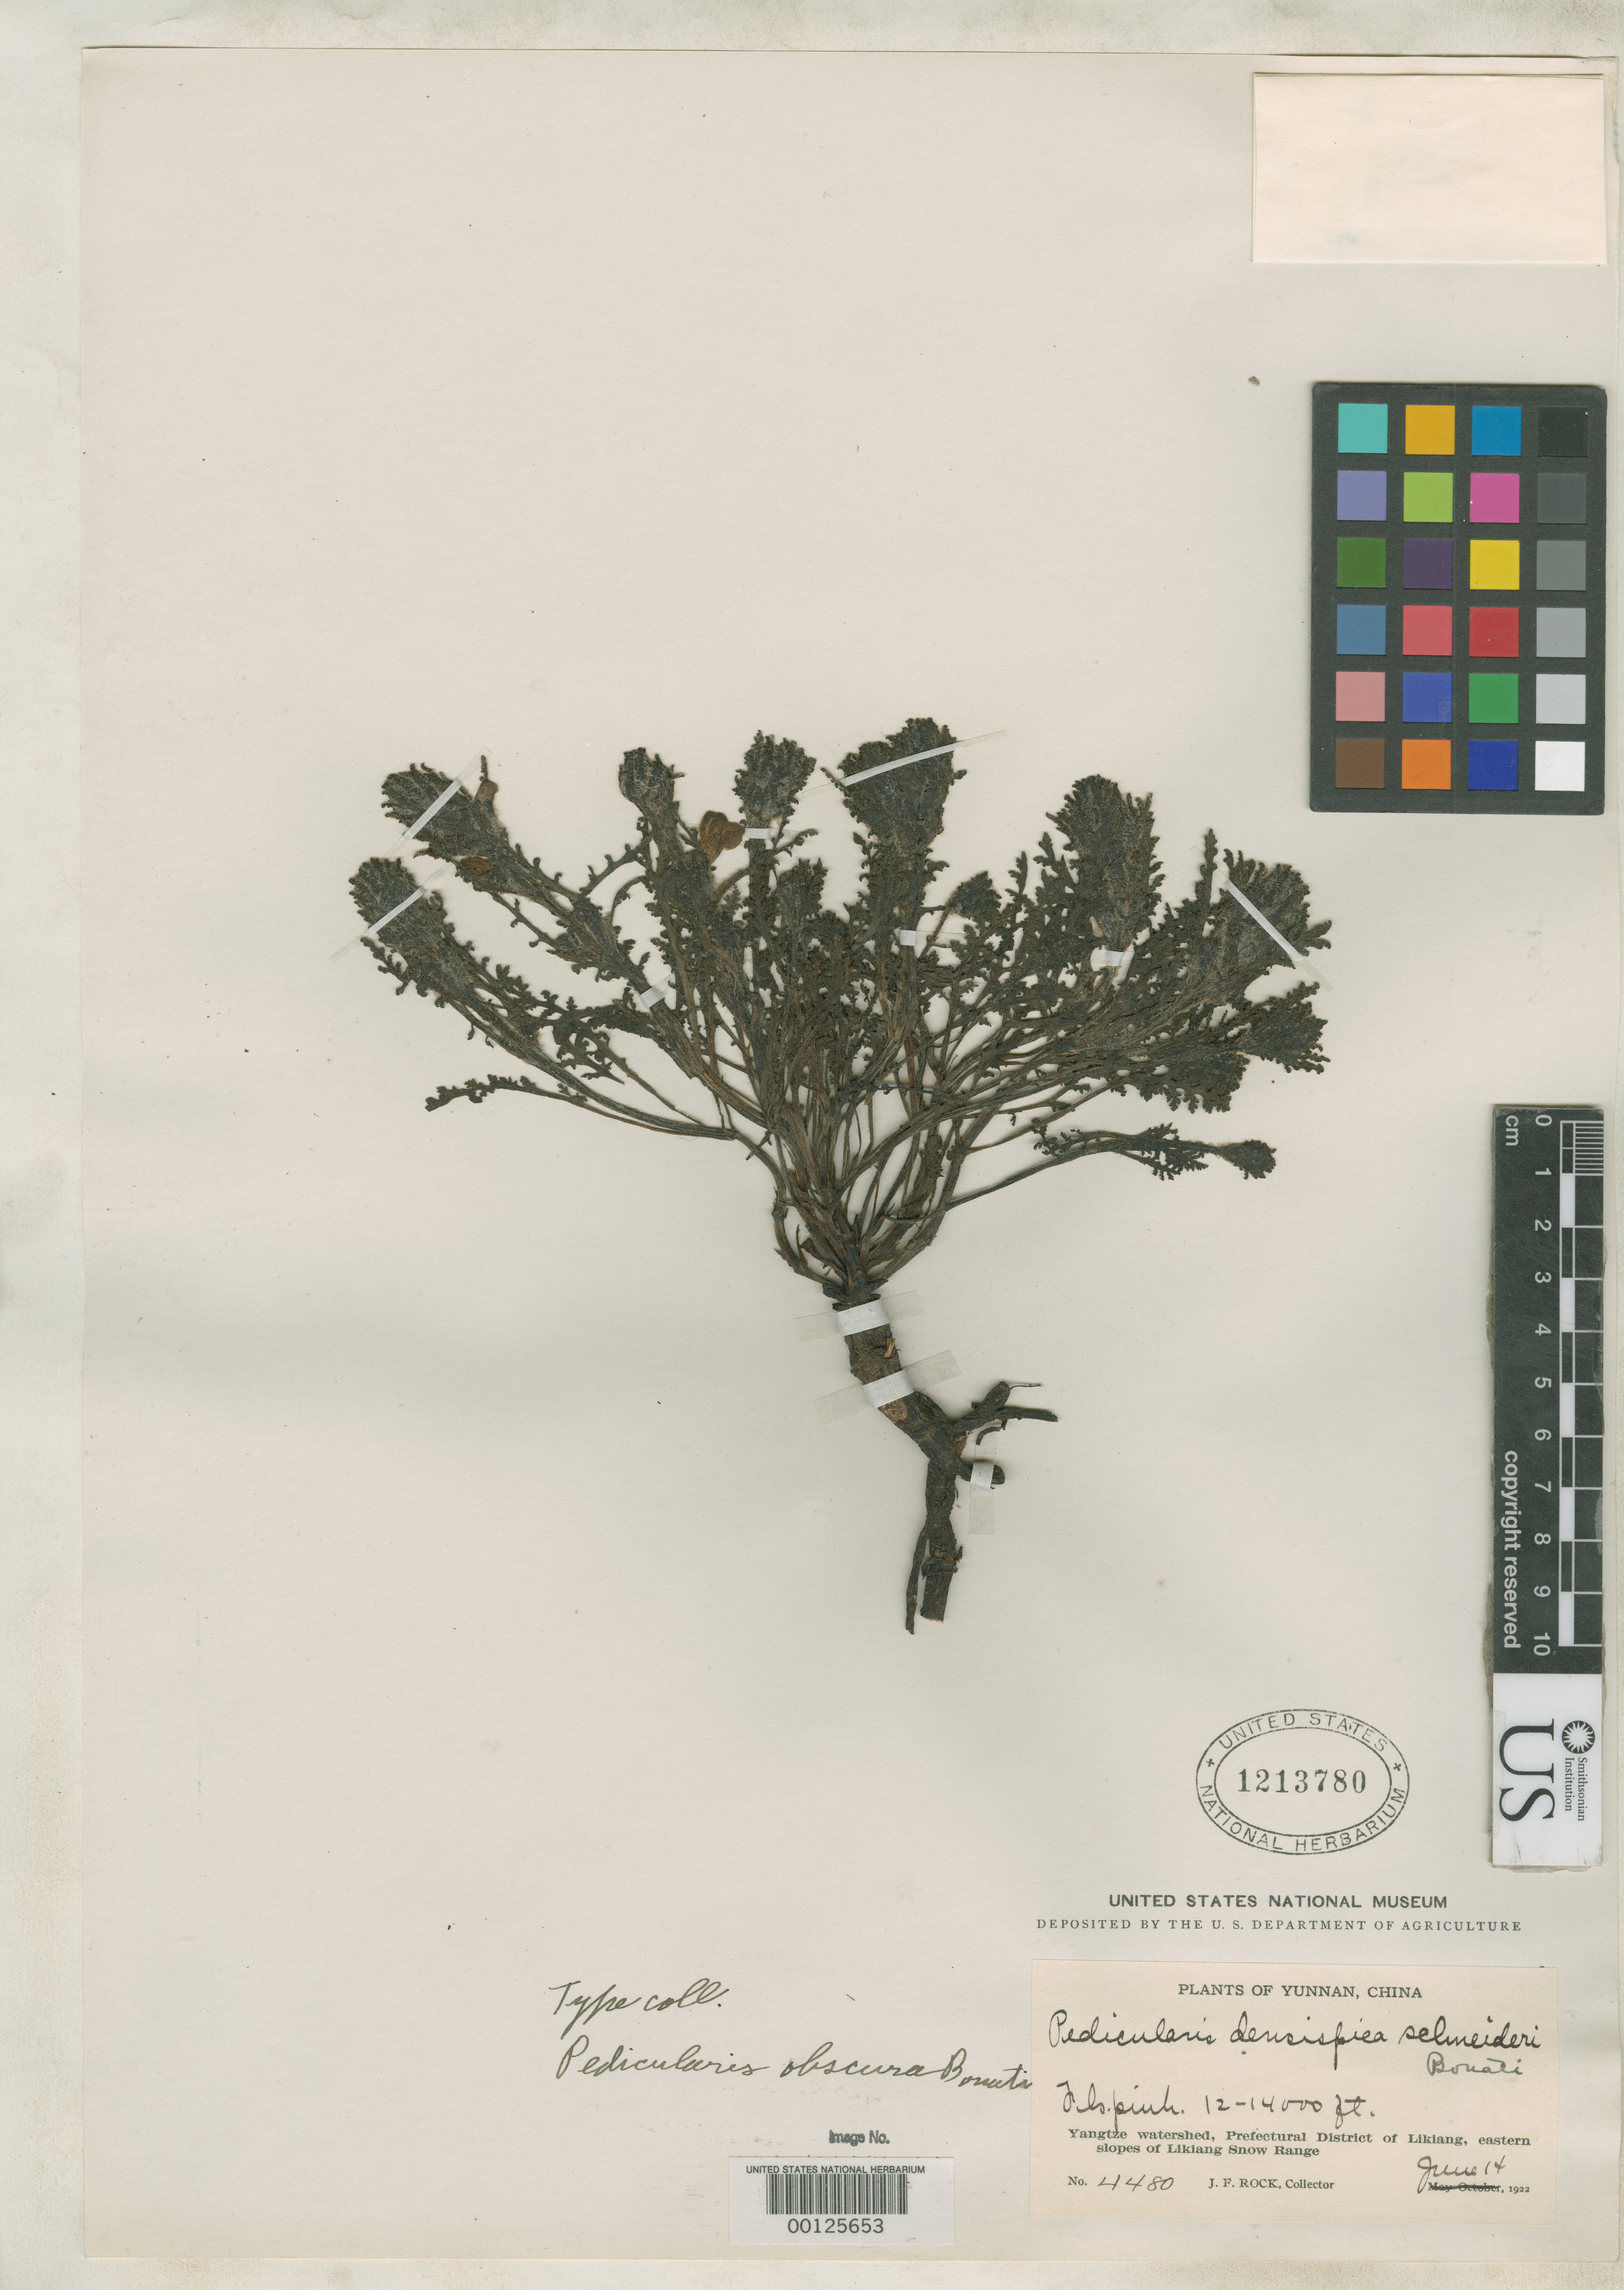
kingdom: Plantae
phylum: Tracheophyta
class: Magnoliopsida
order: Lamiales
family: Orobanchaceae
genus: Pedicularis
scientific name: Pedicularis obscura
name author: Bonati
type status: Isotype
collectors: J. F. Rock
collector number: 4480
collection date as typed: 14 Jun 1922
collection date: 1922-06-14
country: China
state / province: Yunnan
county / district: Likiang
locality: Likiang snow range.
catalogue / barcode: US 1213780